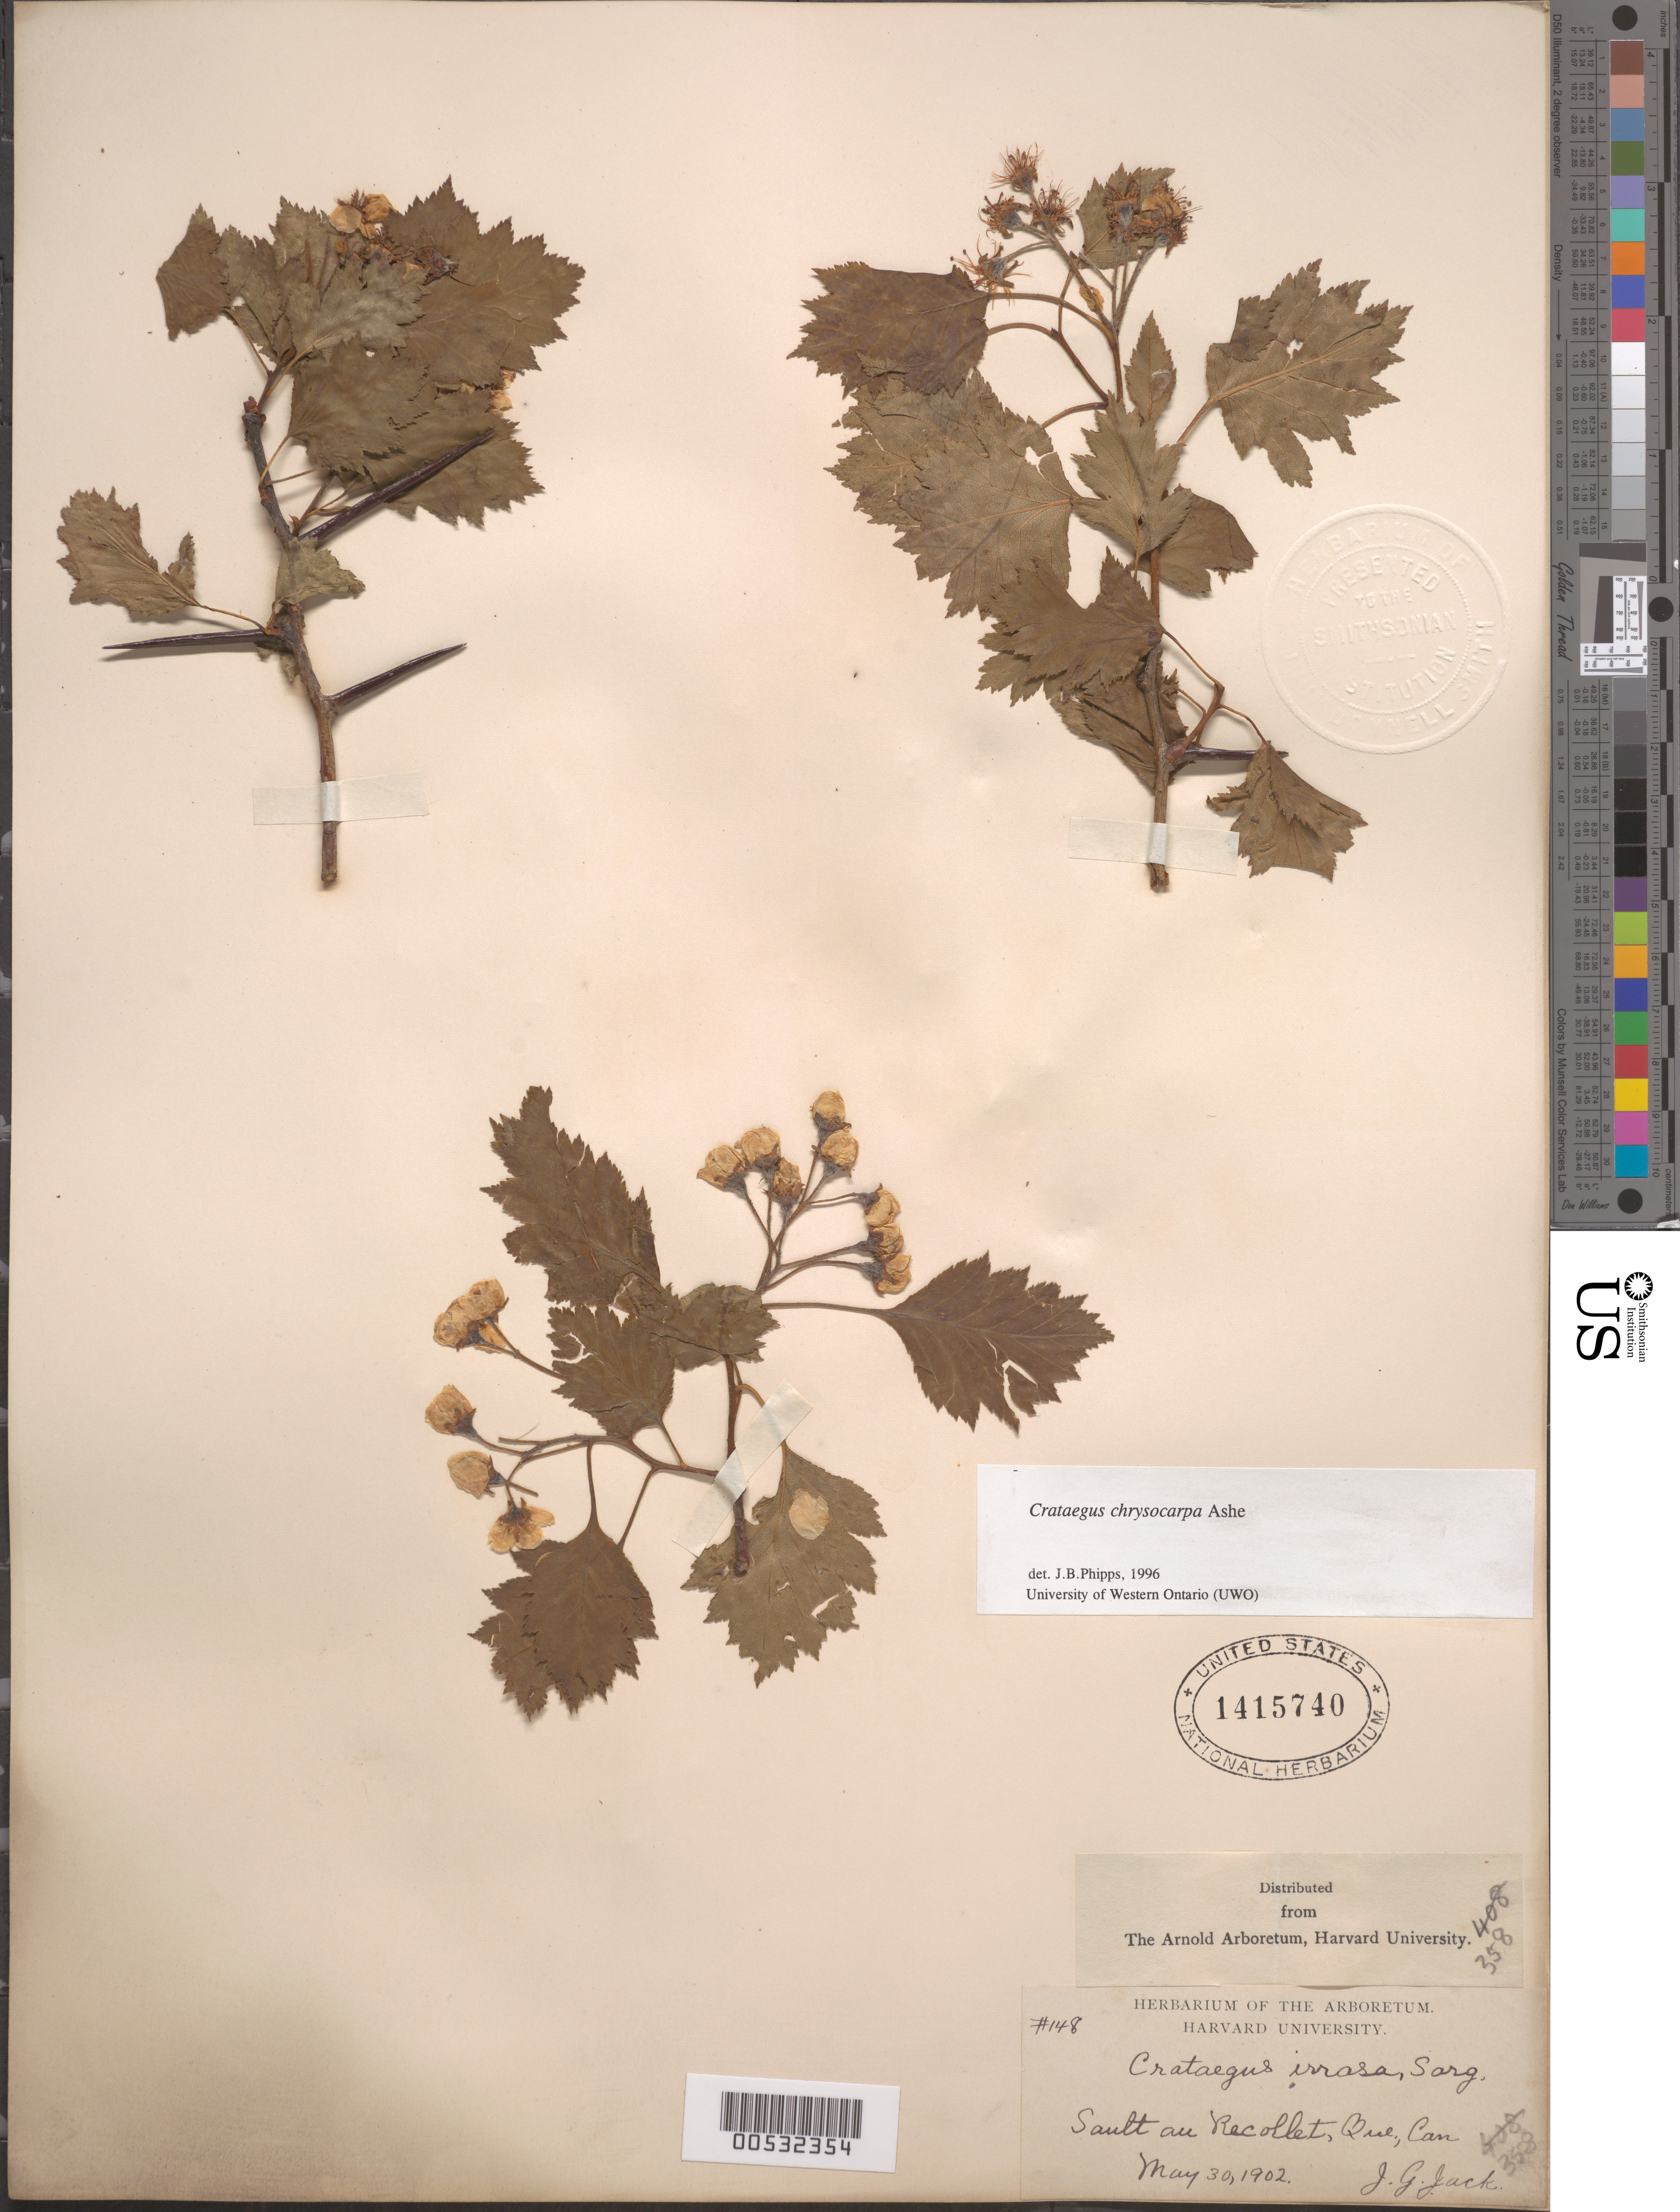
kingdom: Plantae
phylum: Tracheophyta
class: Magnoliopsida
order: Rosales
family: Rosaceae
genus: Crataegus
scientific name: Crataegus chrysocarpa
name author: Ashe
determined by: Phipps, James B., (UWO), University of Western Ontario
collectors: J. G. Jack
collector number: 148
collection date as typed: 30 May 1902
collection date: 1902-05-30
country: Canada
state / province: Quebec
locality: Sault au Recollet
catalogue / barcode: US 1415740